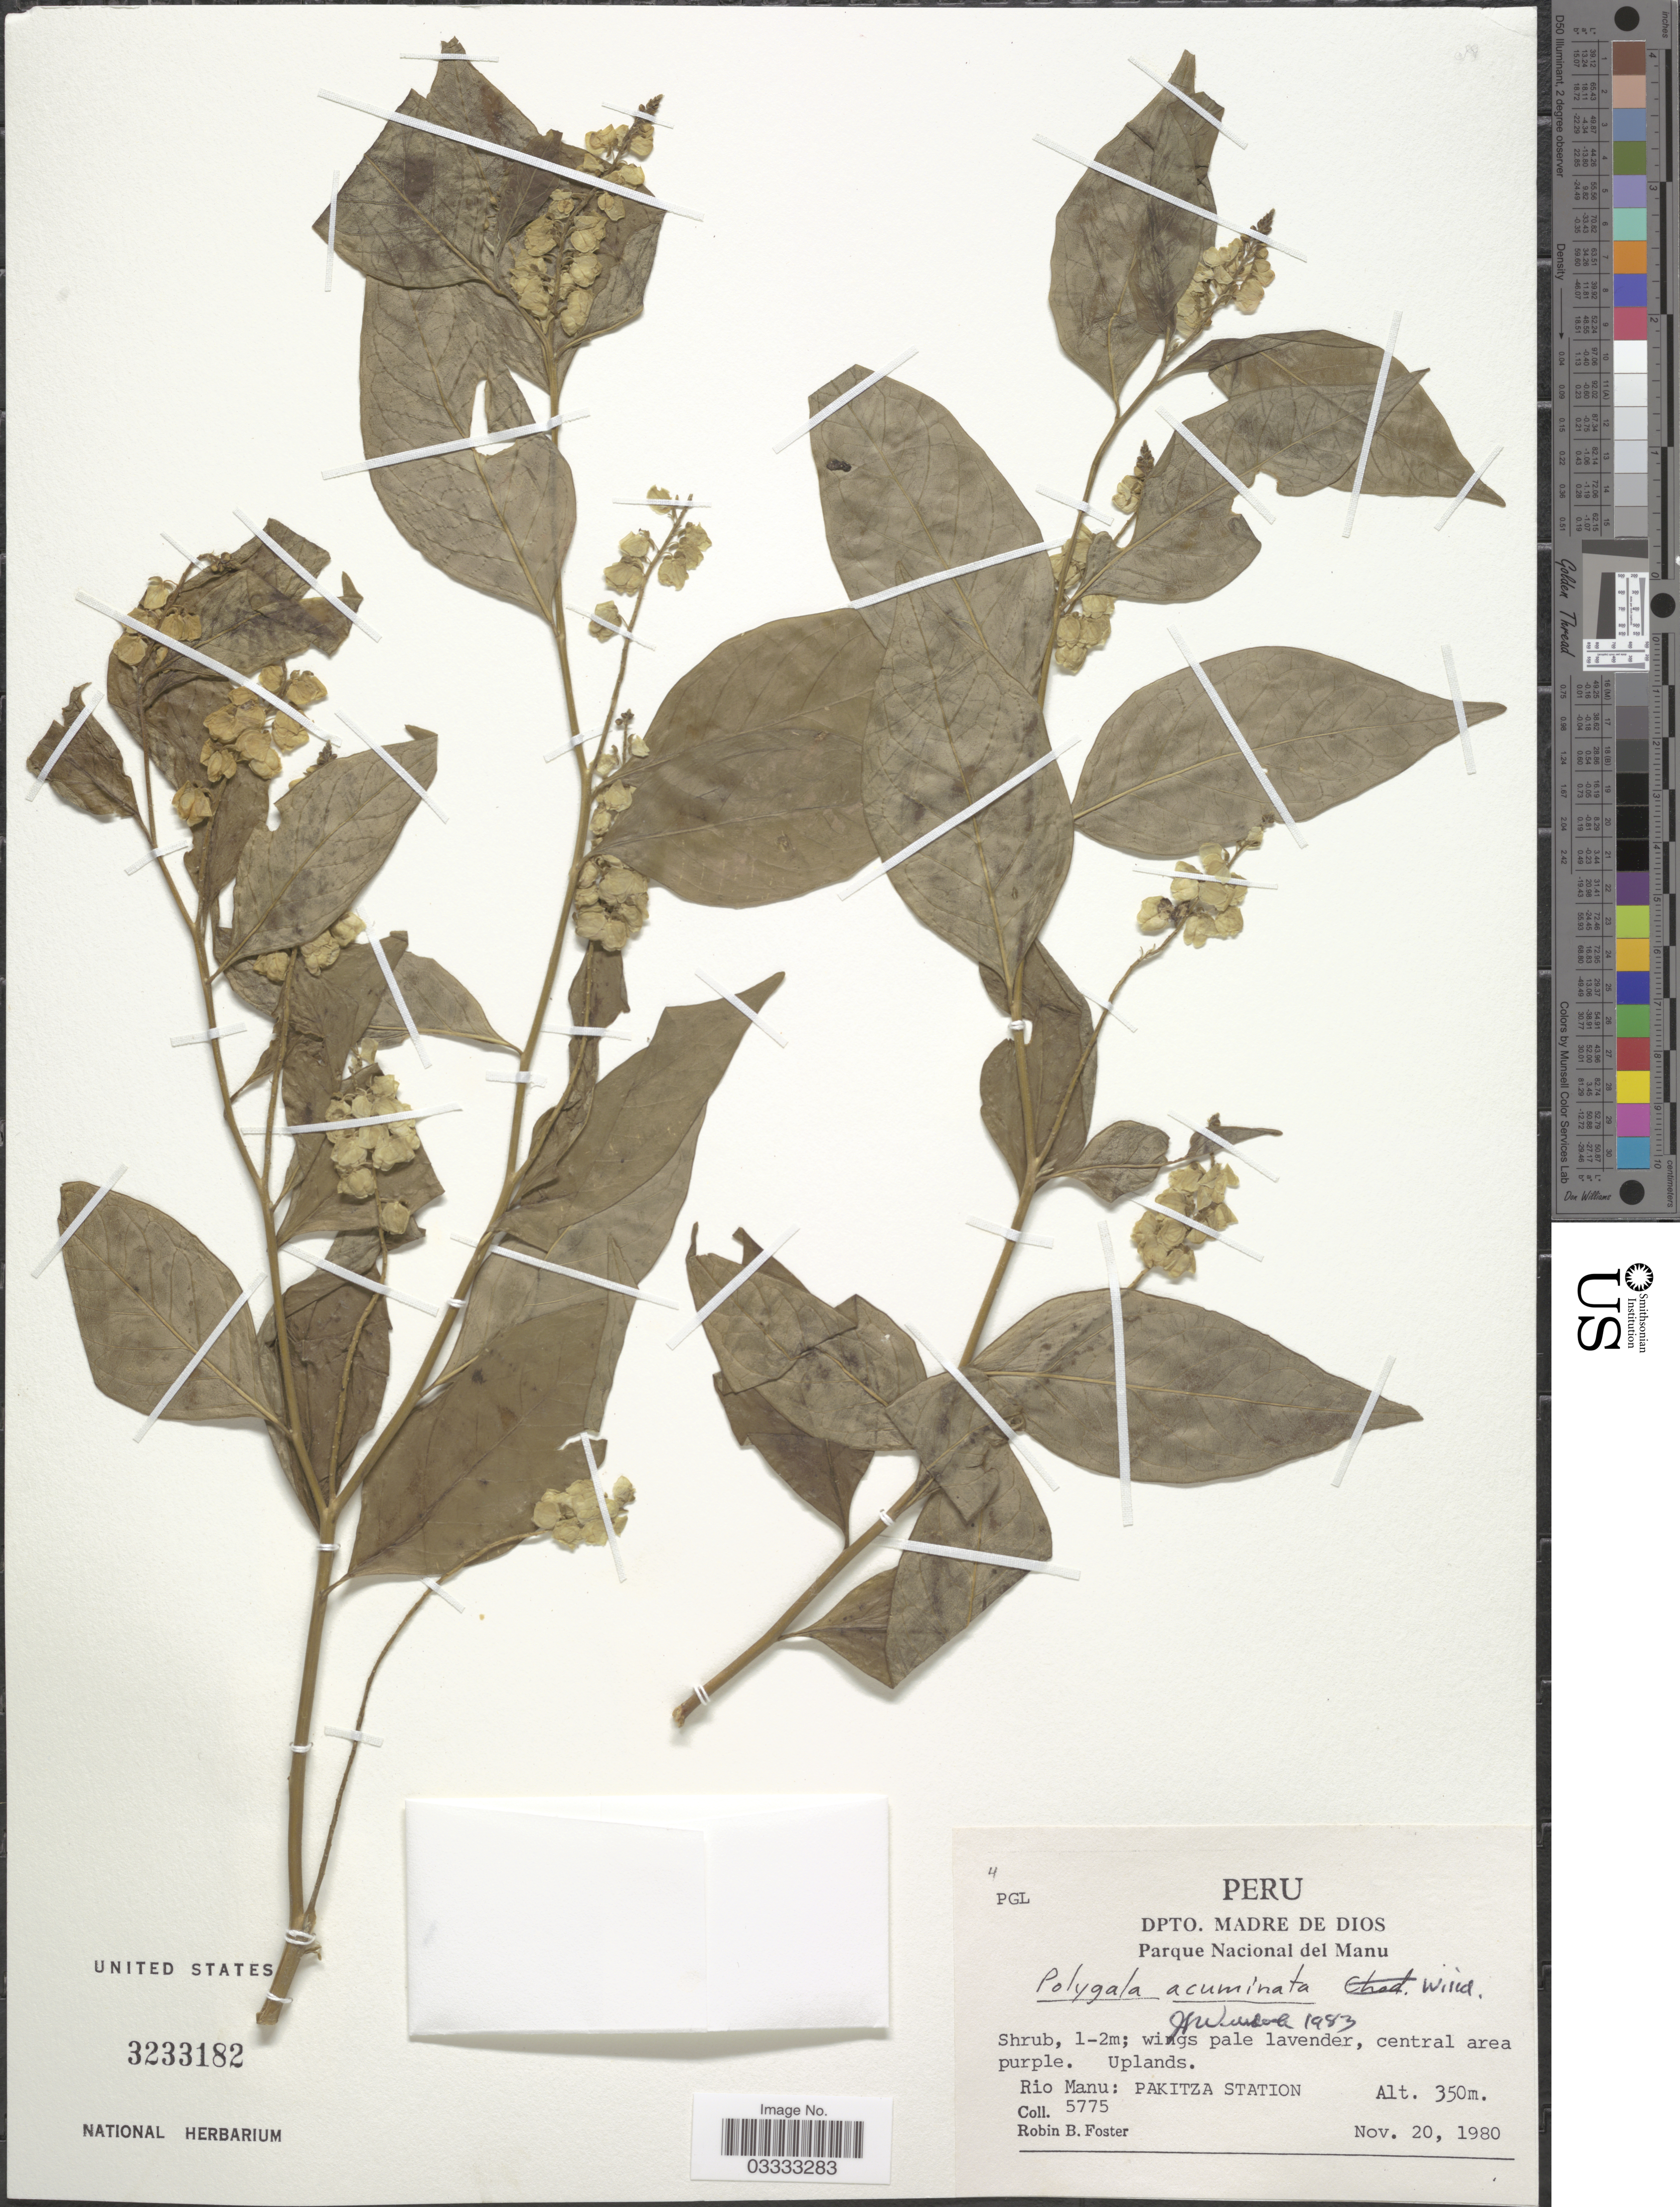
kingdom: Plantae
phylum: Tracheophyta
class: Magnoliopsida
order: Fabales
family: Polygalaceae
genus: Asemeia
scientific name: Asemeia acuminata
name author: (Willd.) J.F.B. Pastore & J.R. Abbott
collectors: R. B. Foster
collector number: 5775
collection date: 1980-11-20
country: Peru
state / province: Madre de Dios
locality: Dpto. Madre de Dios. Parque Nacional del Manu. Rio Manu; Pakitza Station.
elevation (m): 350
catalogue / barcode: US 3233182